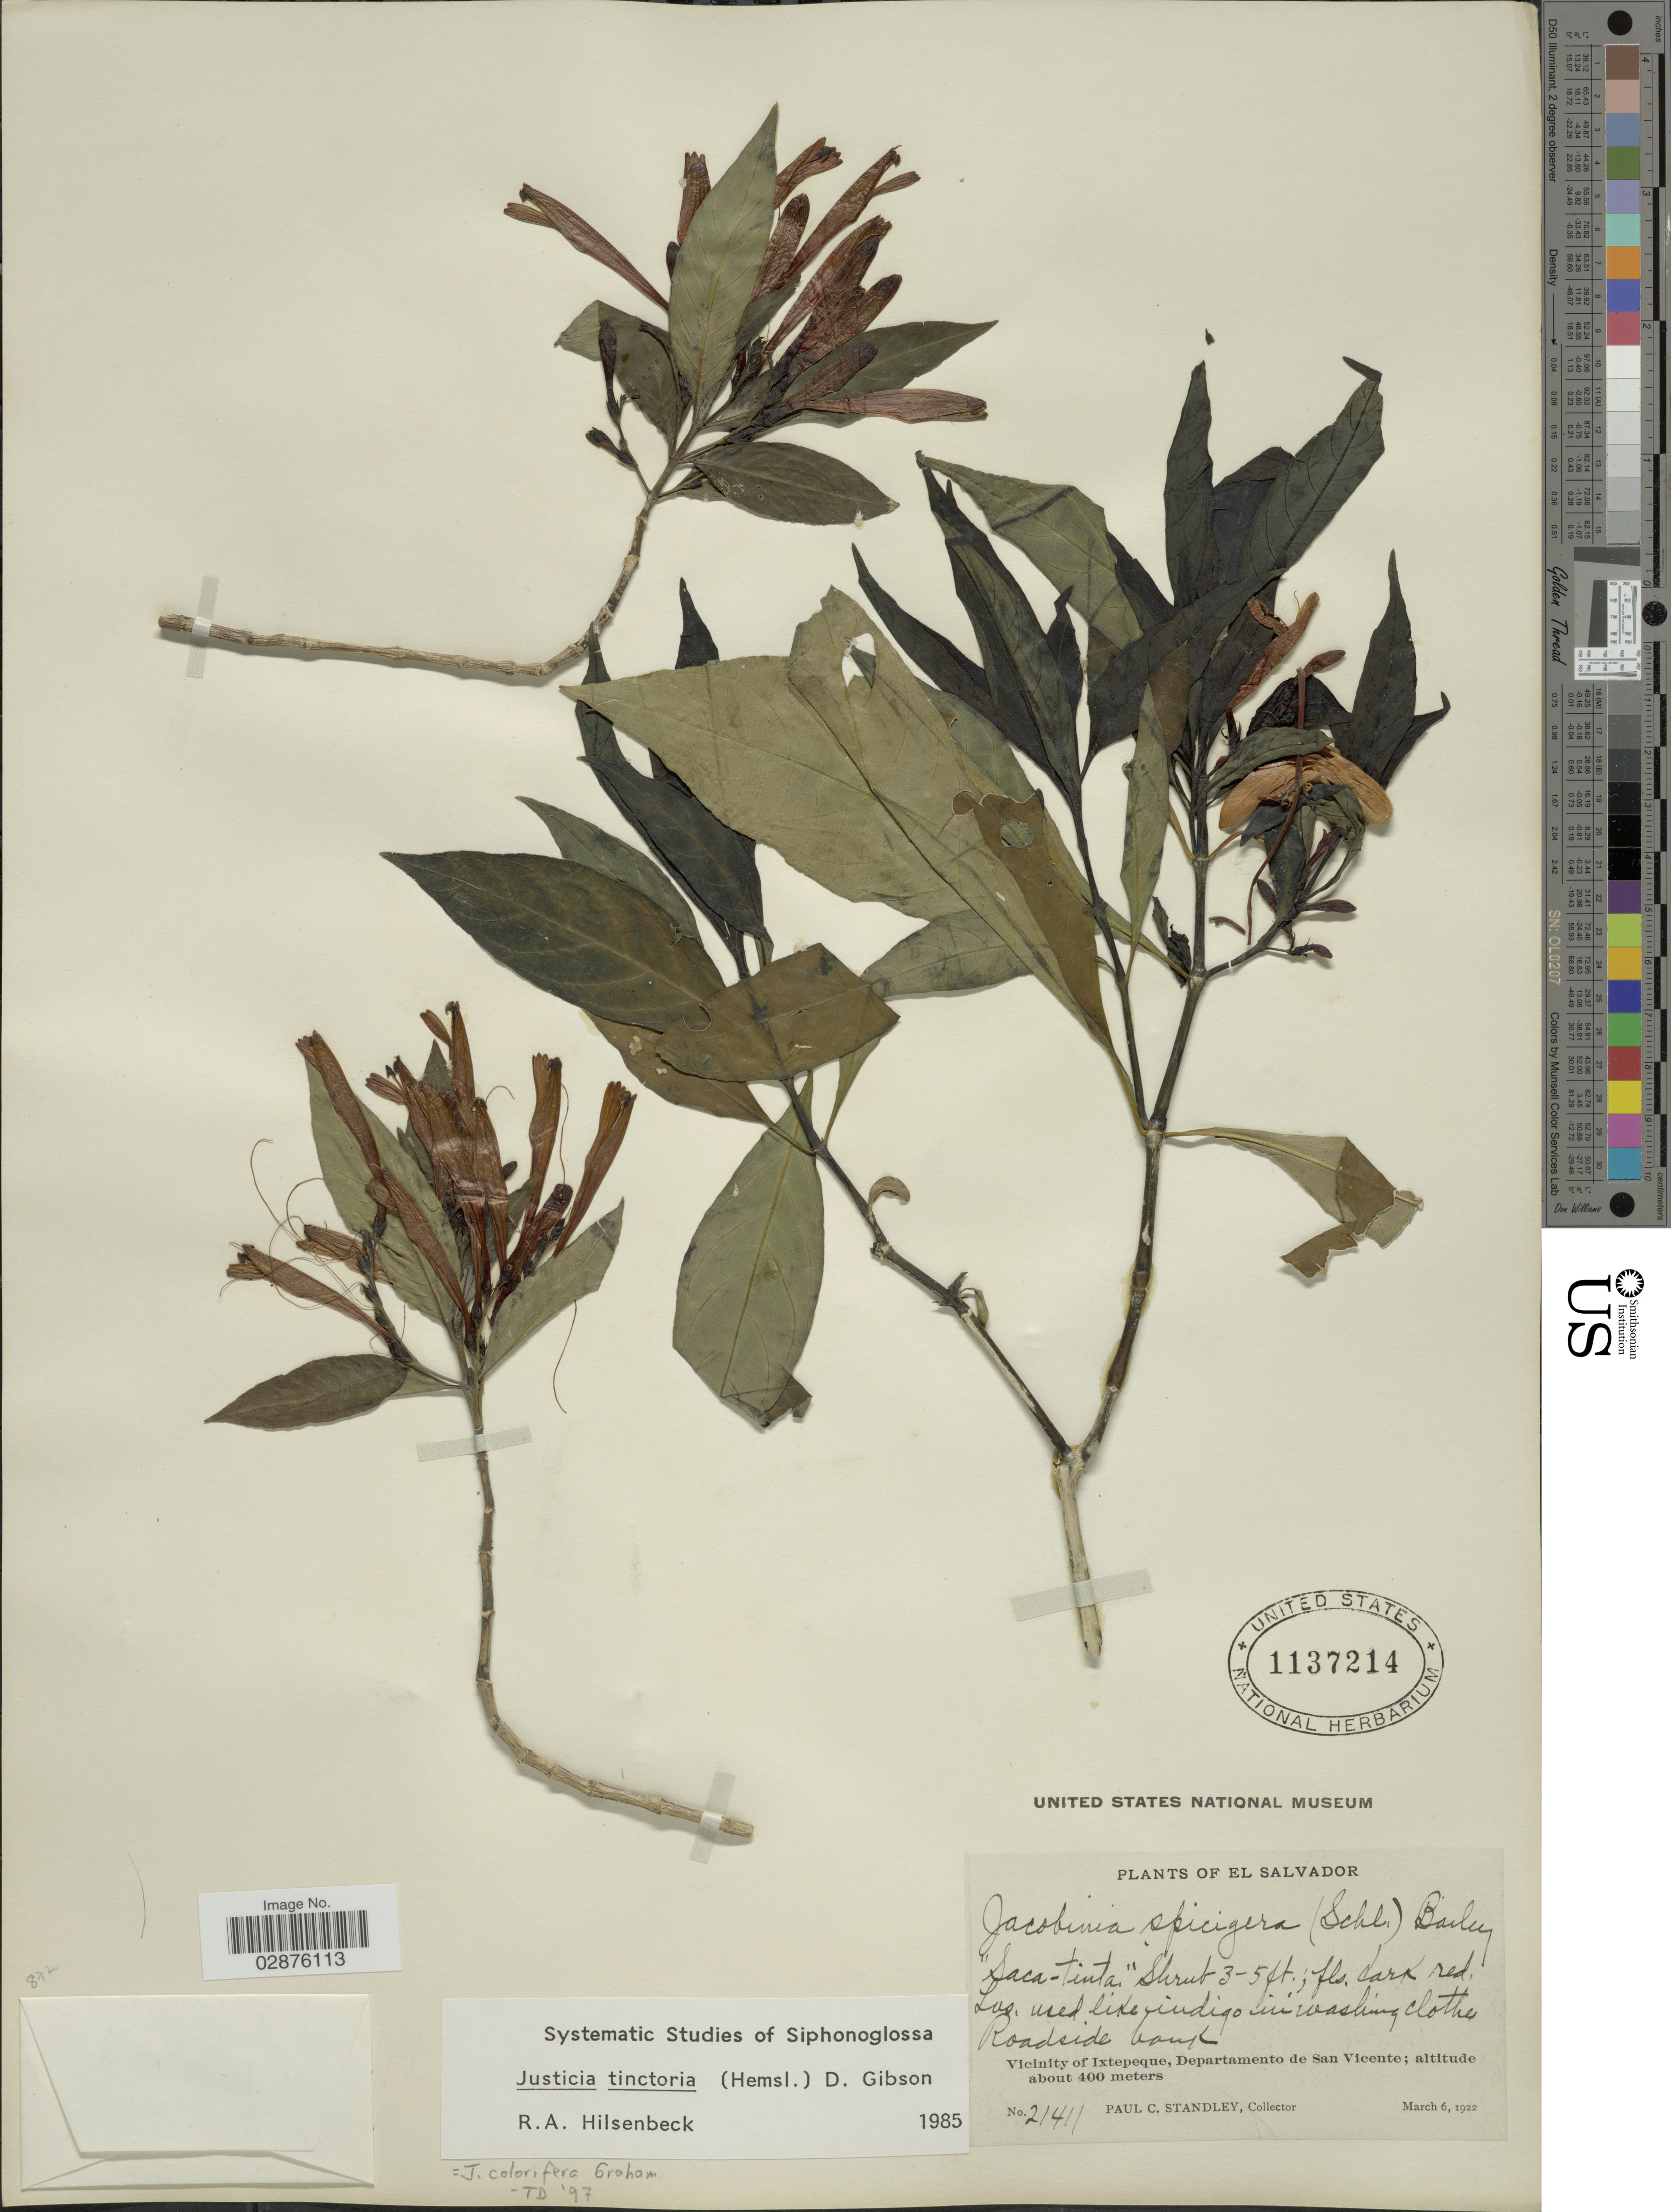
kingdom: Plantae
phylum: Tracheophyta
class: Magnoliopsida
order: Lamiales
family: Acanthaceae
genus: Justicia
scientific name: Justicia colorifera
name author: V.A.W. Graham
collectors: P. C. Standley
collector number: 21411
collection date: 1922-03-06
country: El Salvador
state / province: San Vincente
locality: Vicinity of Ixtepeque, Departamento de San Vicente.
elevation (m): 400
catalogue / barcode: US 1137214